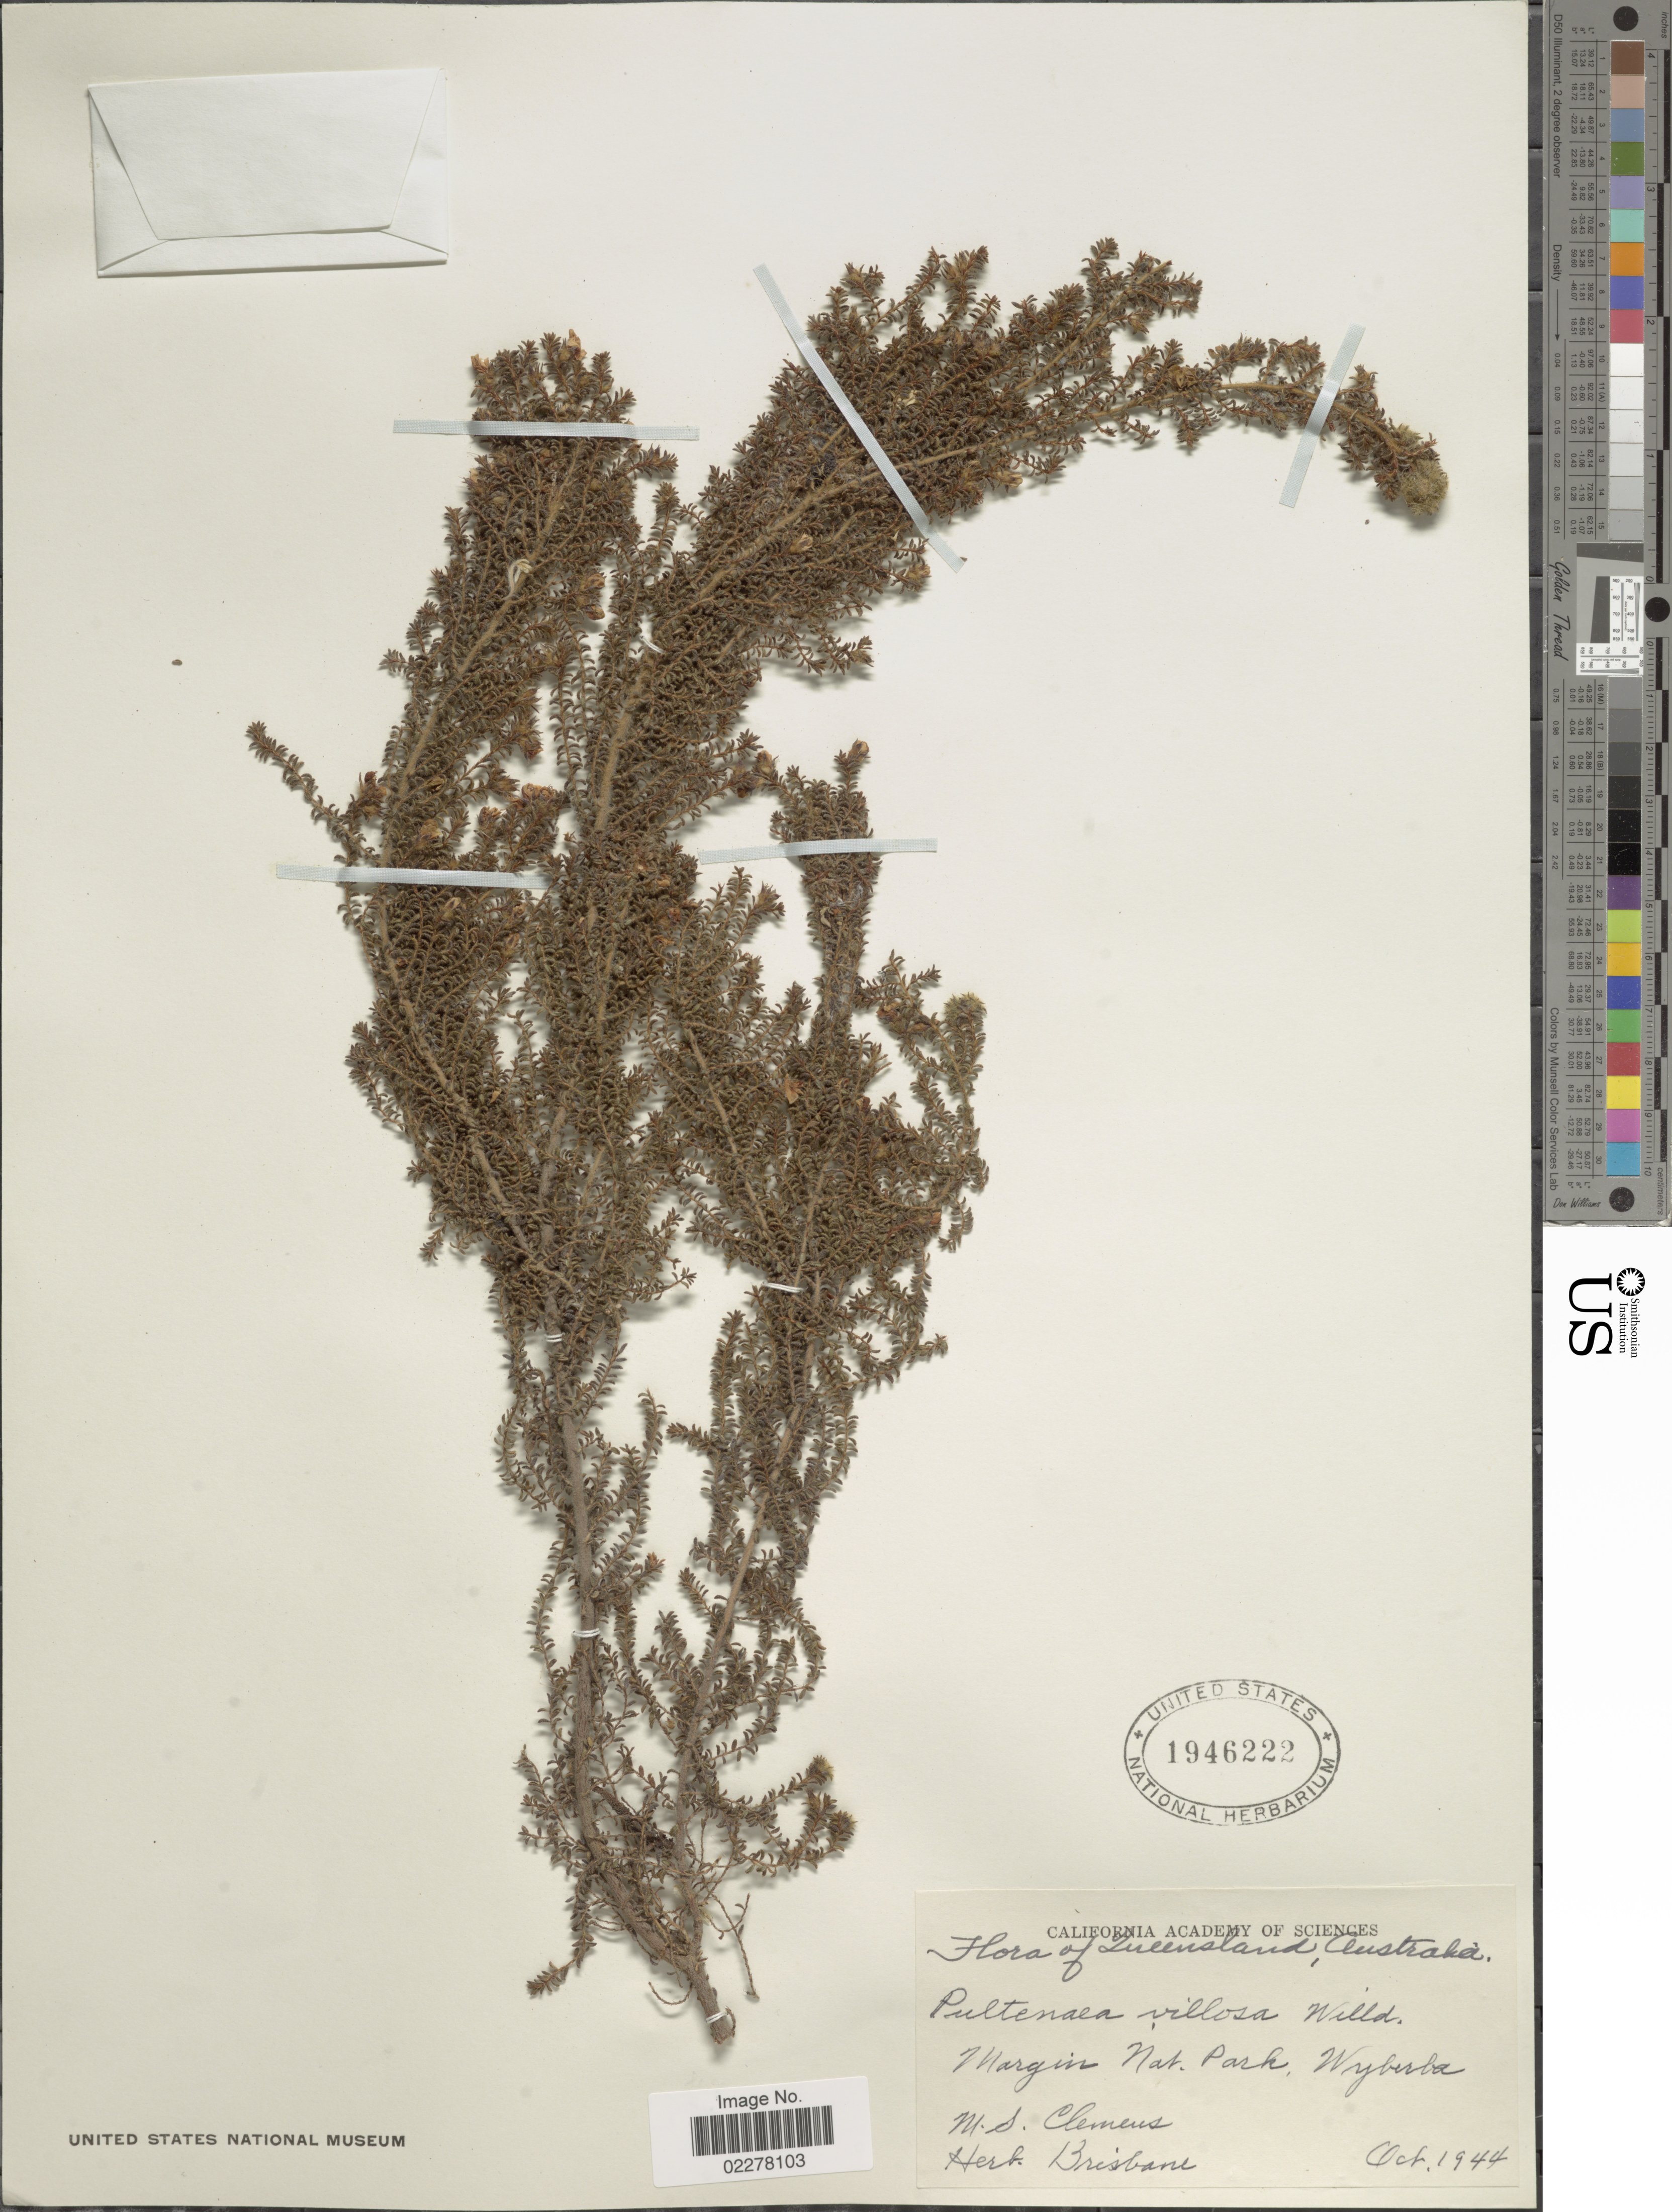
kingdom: Plantae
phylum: Tracheophyta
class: Magnoliopsida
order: Fabales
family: Fabaceae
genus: Pultenaea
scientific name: Pultenaea villosa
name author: Willd.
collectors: M. S. Clemens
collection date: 1944-10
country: Australia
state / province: Queensland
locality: Margim Nat. Park. Wyberba.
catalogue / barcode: US 1946222